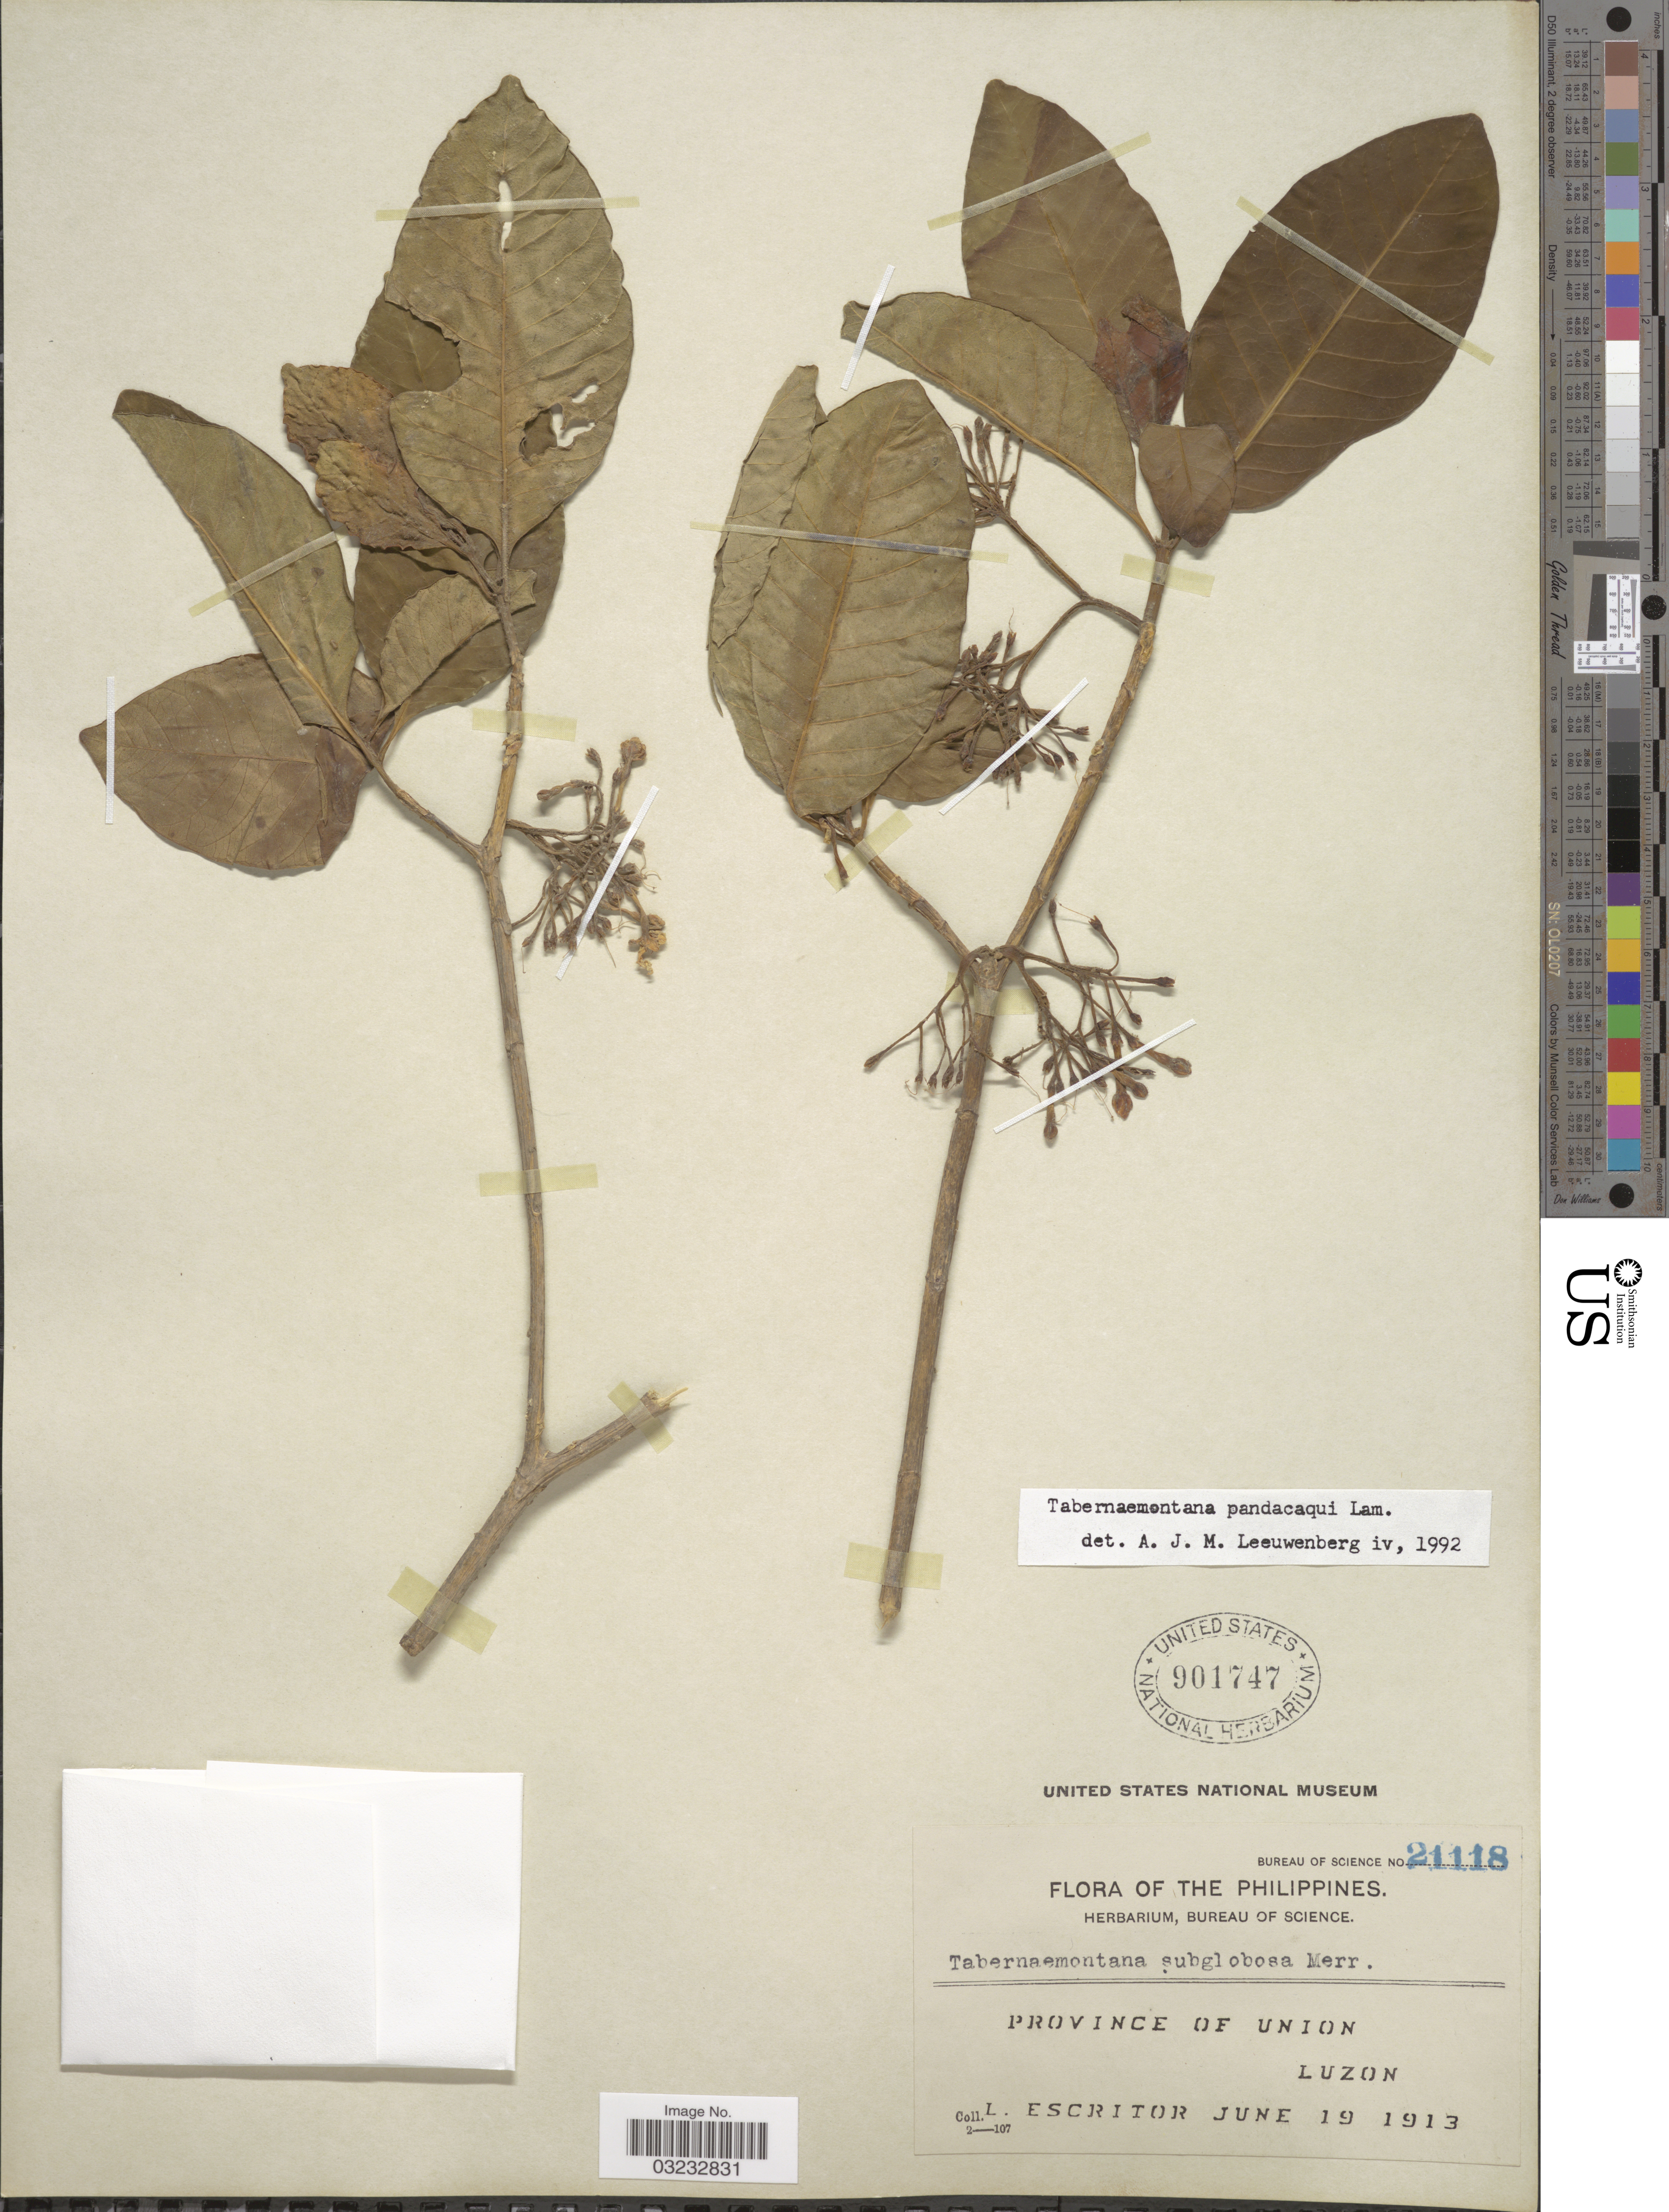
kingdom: Plantae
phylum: Tracheophyta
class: Magnoliopsida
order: Gentianales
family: Apocynaceae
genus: Tabernaemontana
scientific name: Tabernaemontana pandacaqui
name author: Poir.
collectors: L. Escritor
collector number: Bureau of Science 21118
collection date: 1913-06-19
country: Philippines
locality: Province of Union, Luzon.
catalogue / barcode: US 901747